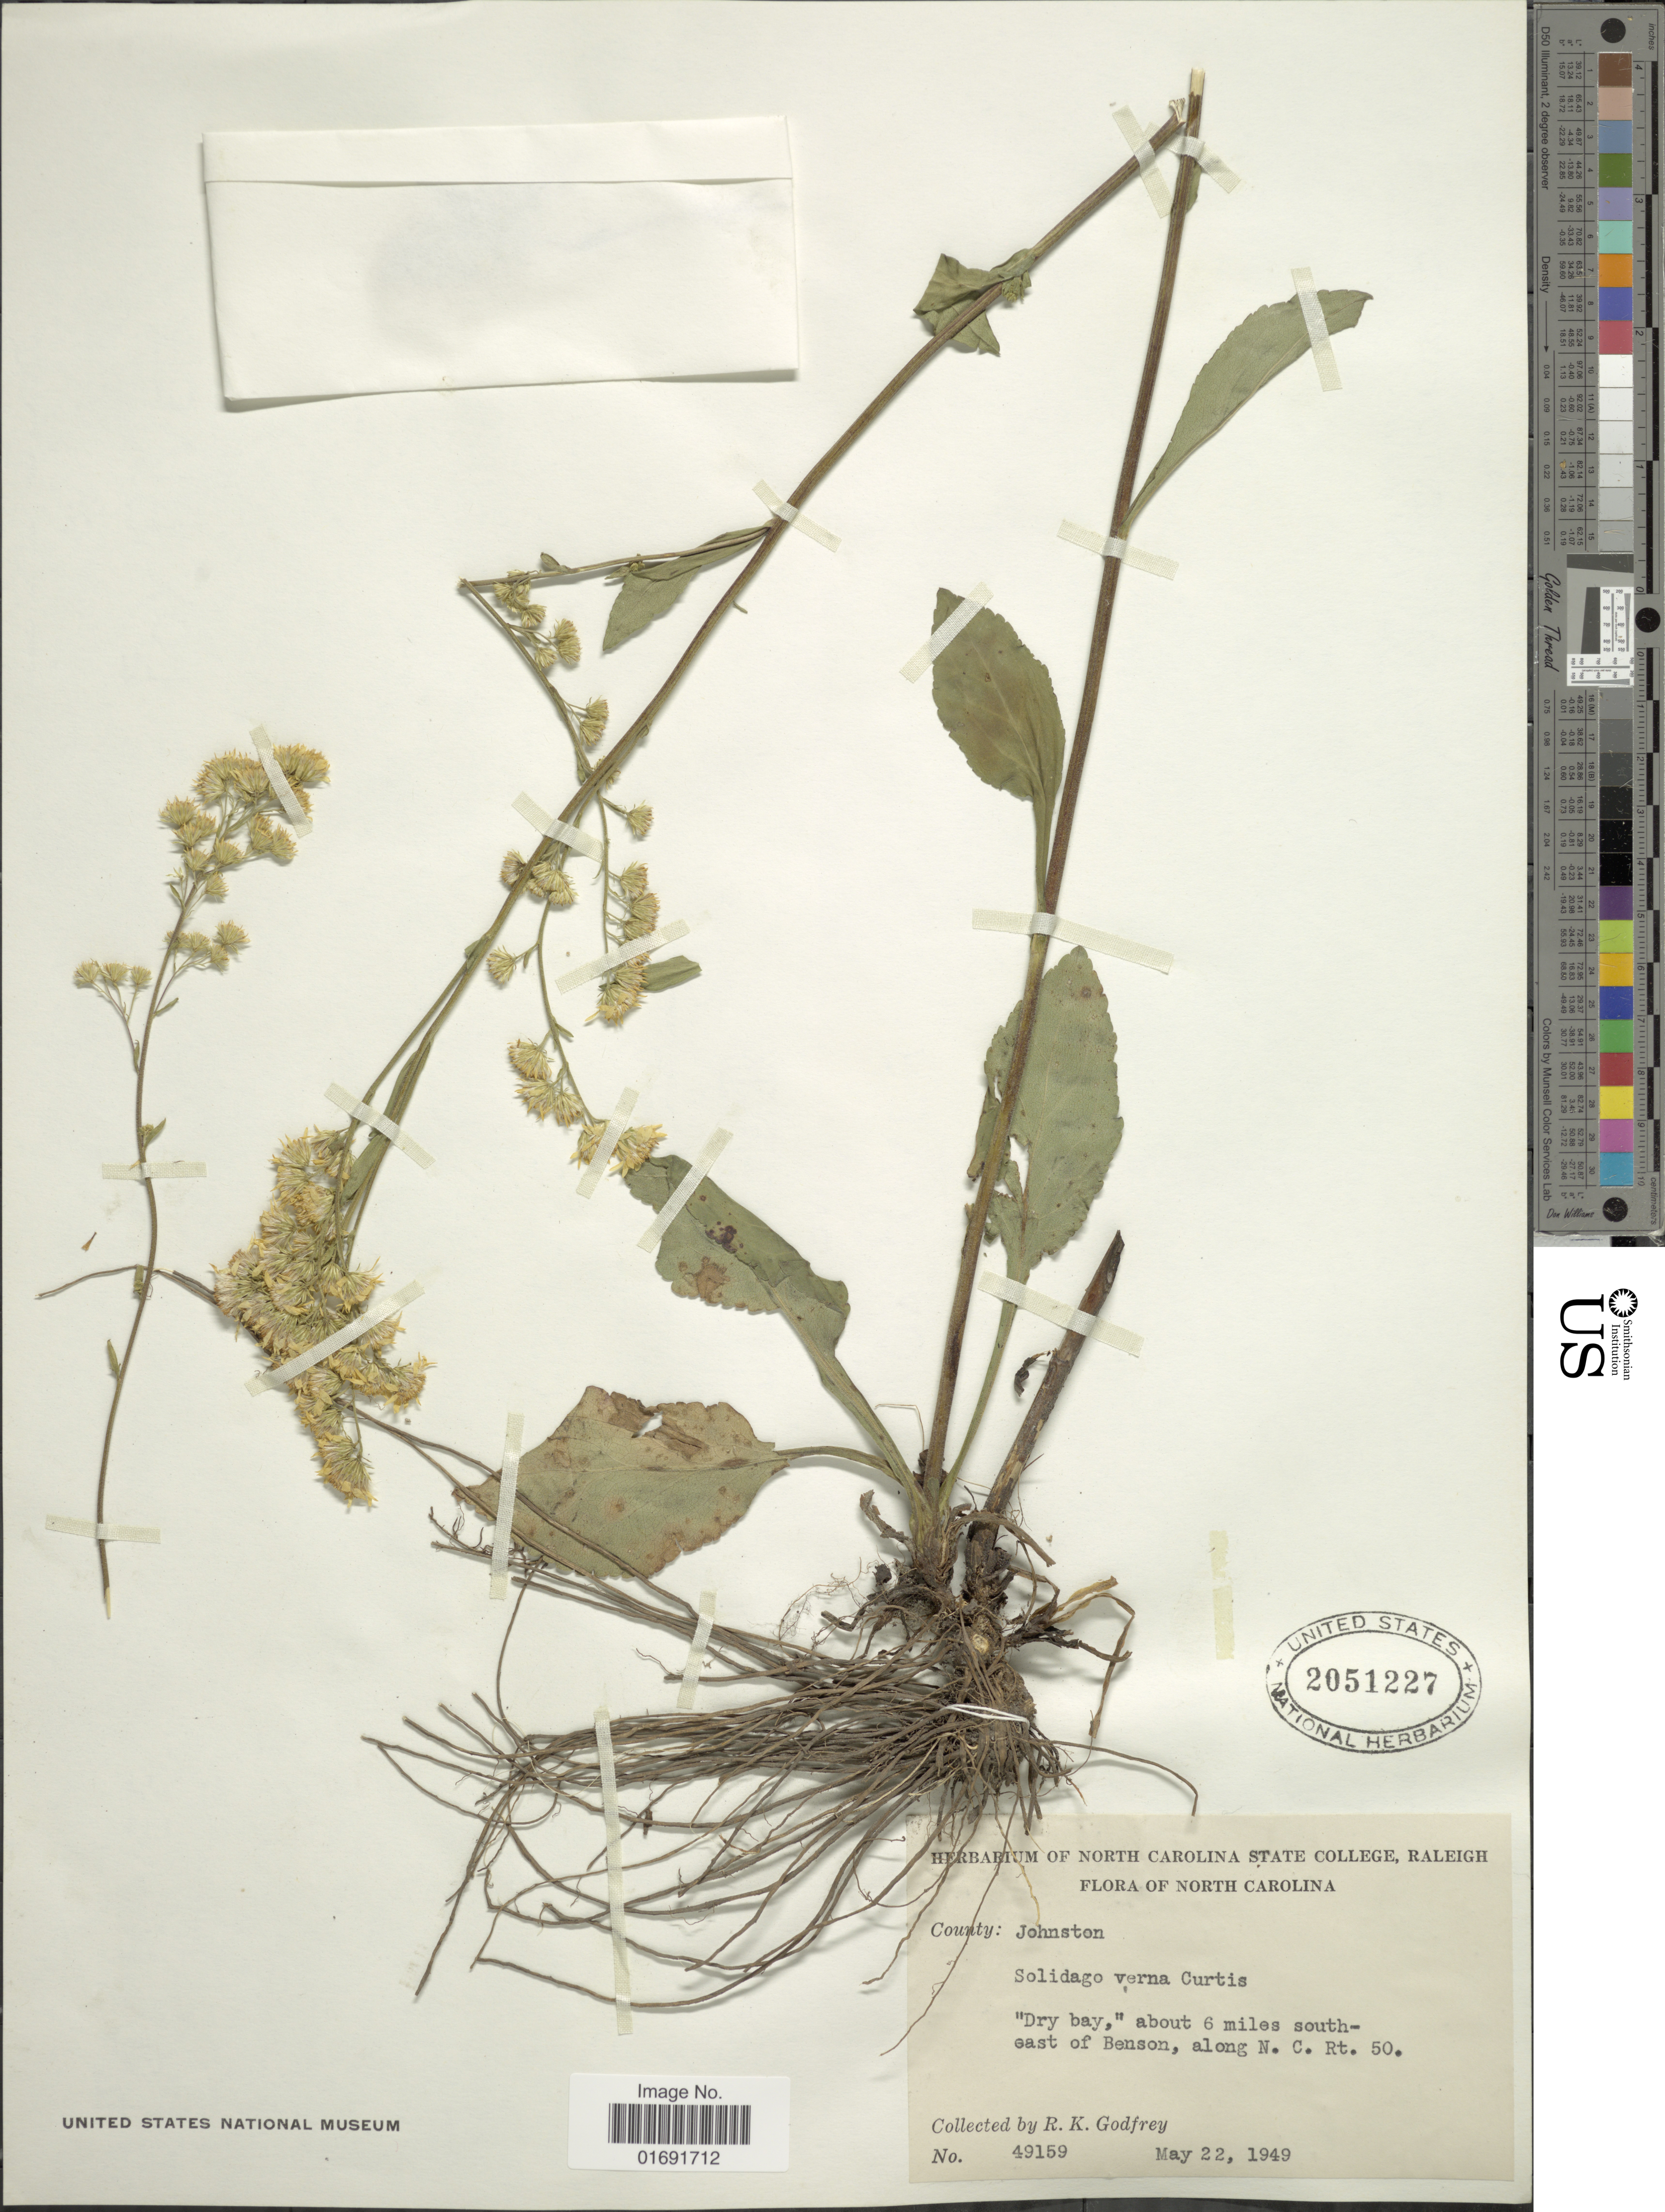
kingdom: Plantae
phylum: Tracheophyta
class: Magnoliopsida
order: Asterales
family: Asteraceae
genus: Solidago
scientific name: Solidago verna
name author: M.A. Curtis ex Torr. & A. Gray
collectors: R. K. Godfrey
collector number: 49159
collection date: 1949-05-22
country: United States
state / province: North Carolina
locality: Dry bay, about 6 miles southeast of Benson, along N. C., Rt. 50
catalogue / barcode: US 2051227